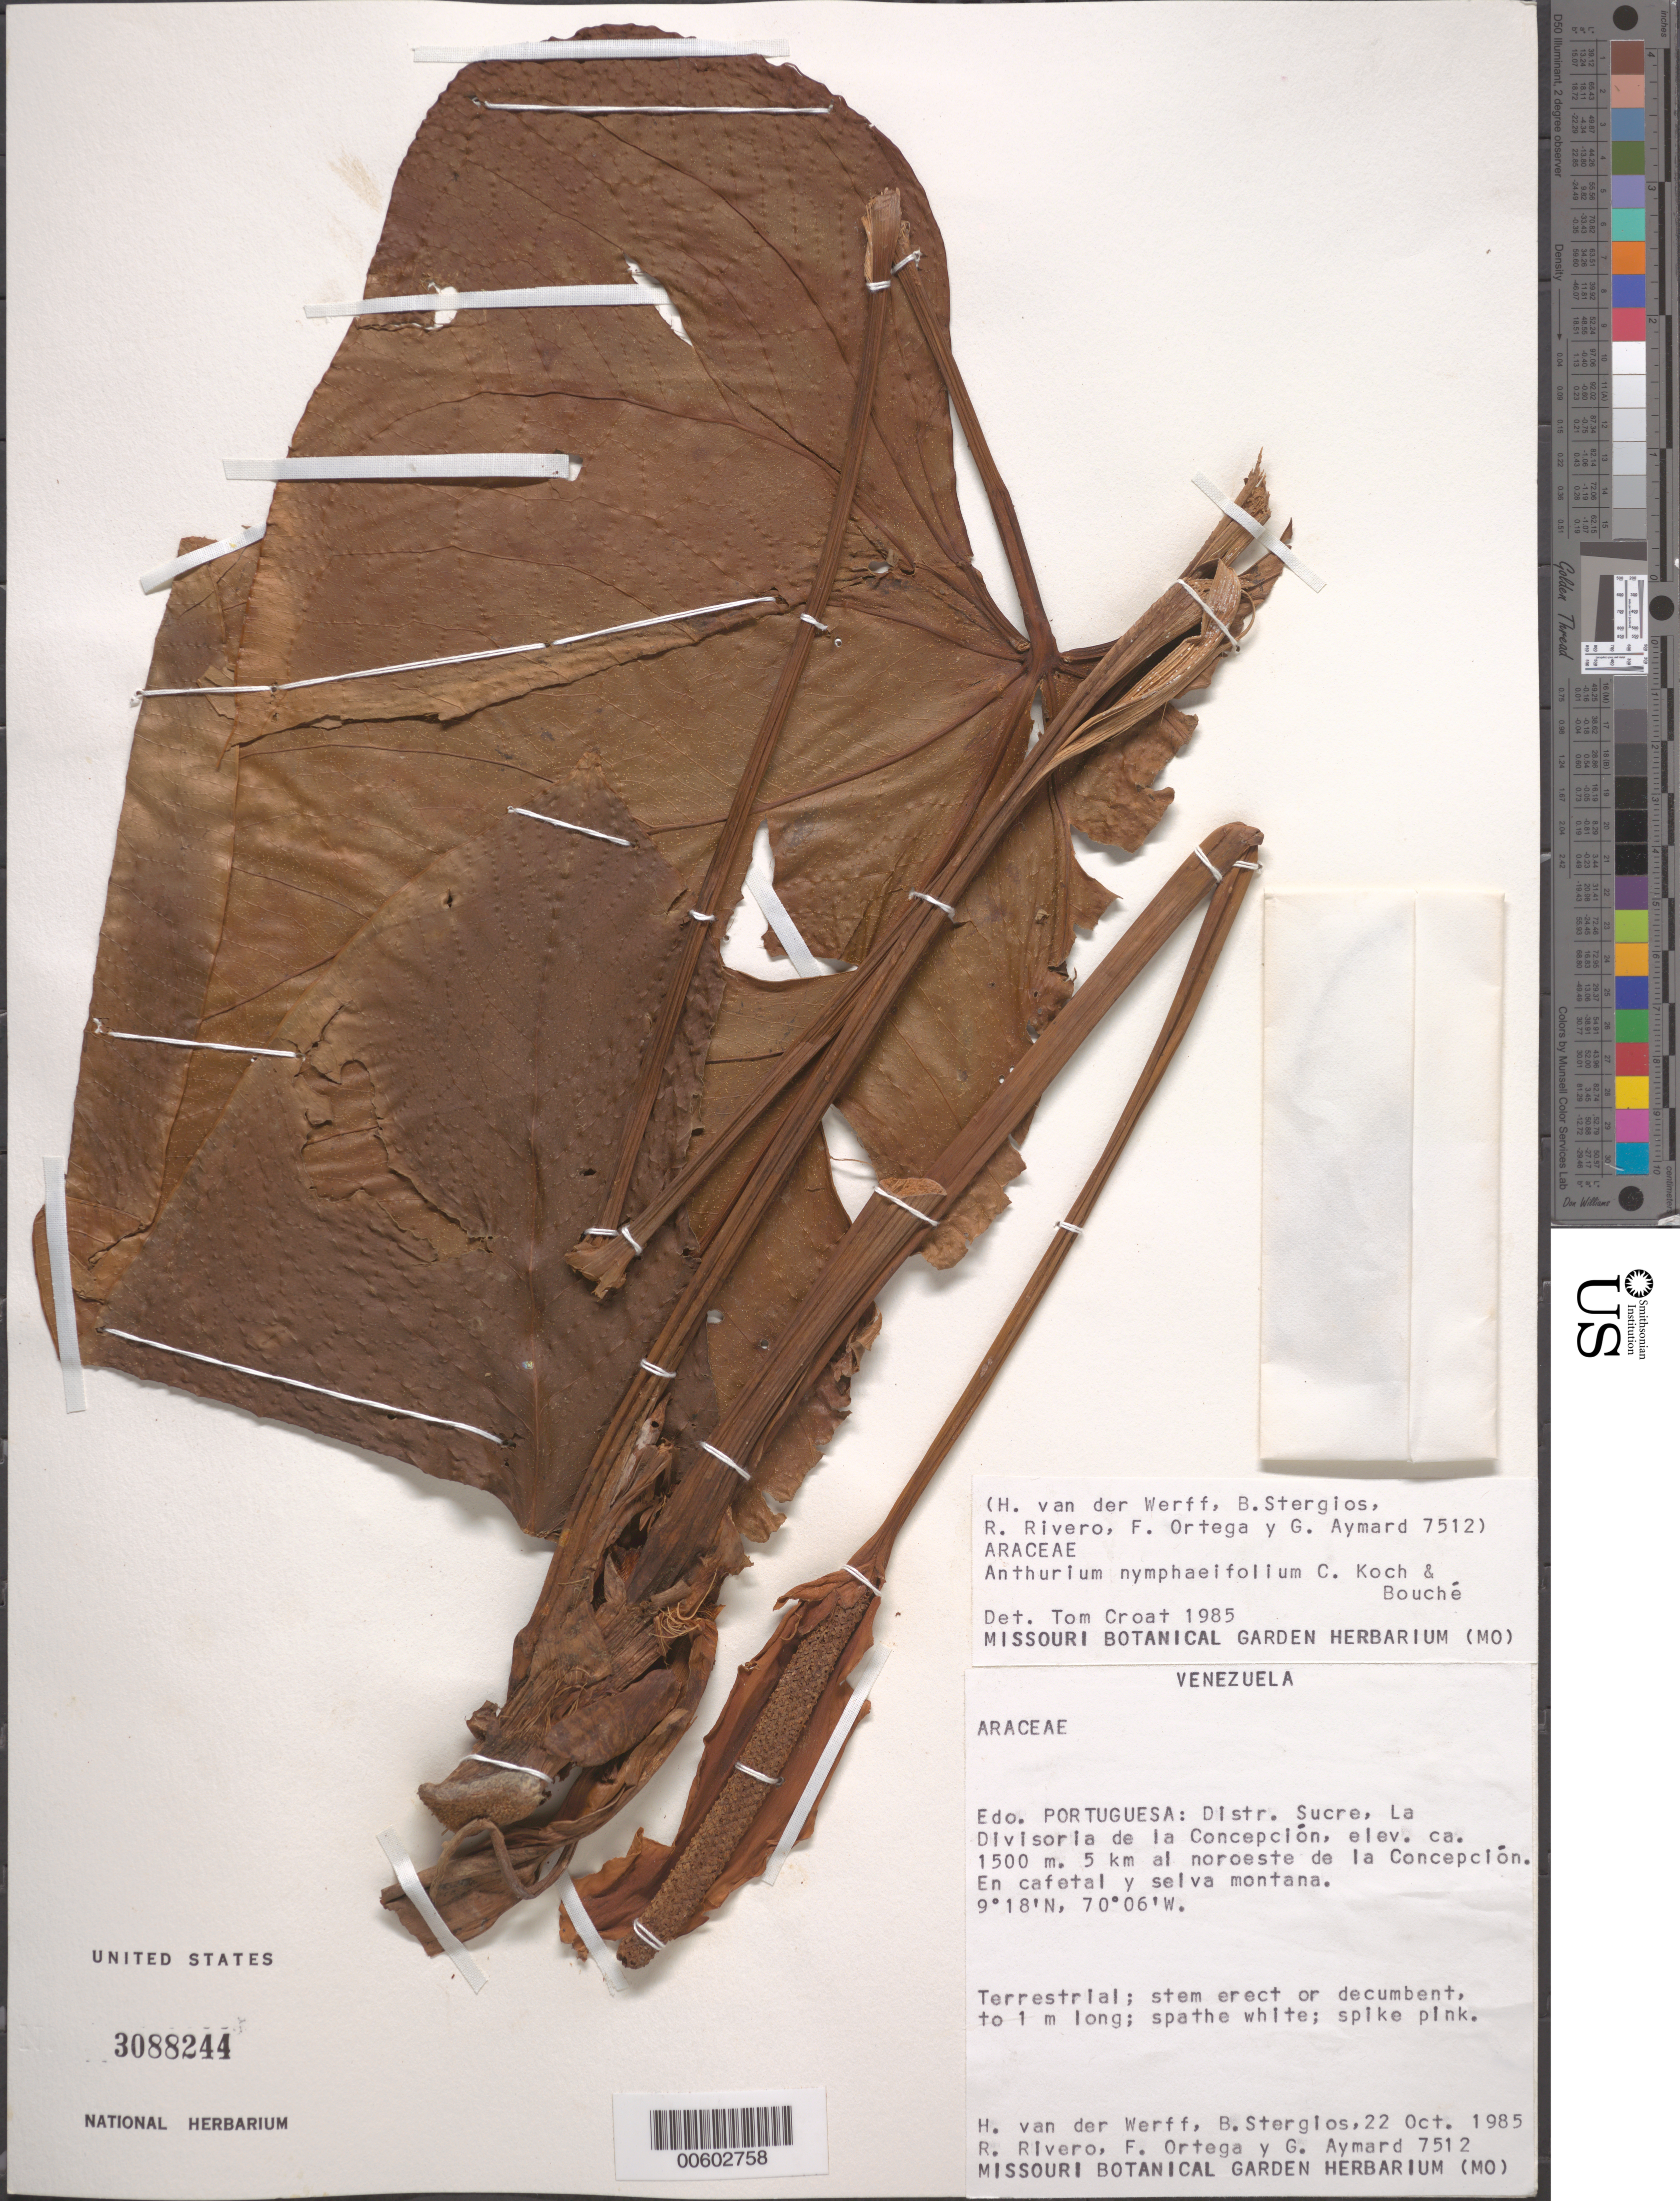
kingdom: Plantae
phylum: Tracheophyta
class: Liliopsida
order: Alismatales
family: Araceae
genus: Anthurium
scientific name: Anthurium nymphaeifolium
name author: K. Koch & C.D. Bouché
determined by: Croat, Thomas B., Missouri Botanical Garden (MO)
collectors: H. van der Werff, B. G. Stergios, R. Rivero, F. J. Ortega & G. A. Aymard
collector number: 7512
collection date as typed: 22 Oct 1985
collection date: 1985-10-22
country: Venezuela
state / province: Portuguesa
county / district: Sucre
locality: La Divisoria de la Concepción, 5 km al NO de la Concepción.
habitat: En cafetal y selva montana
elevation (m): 1500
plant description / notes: MO, PORT, US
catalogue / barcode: US 3088244